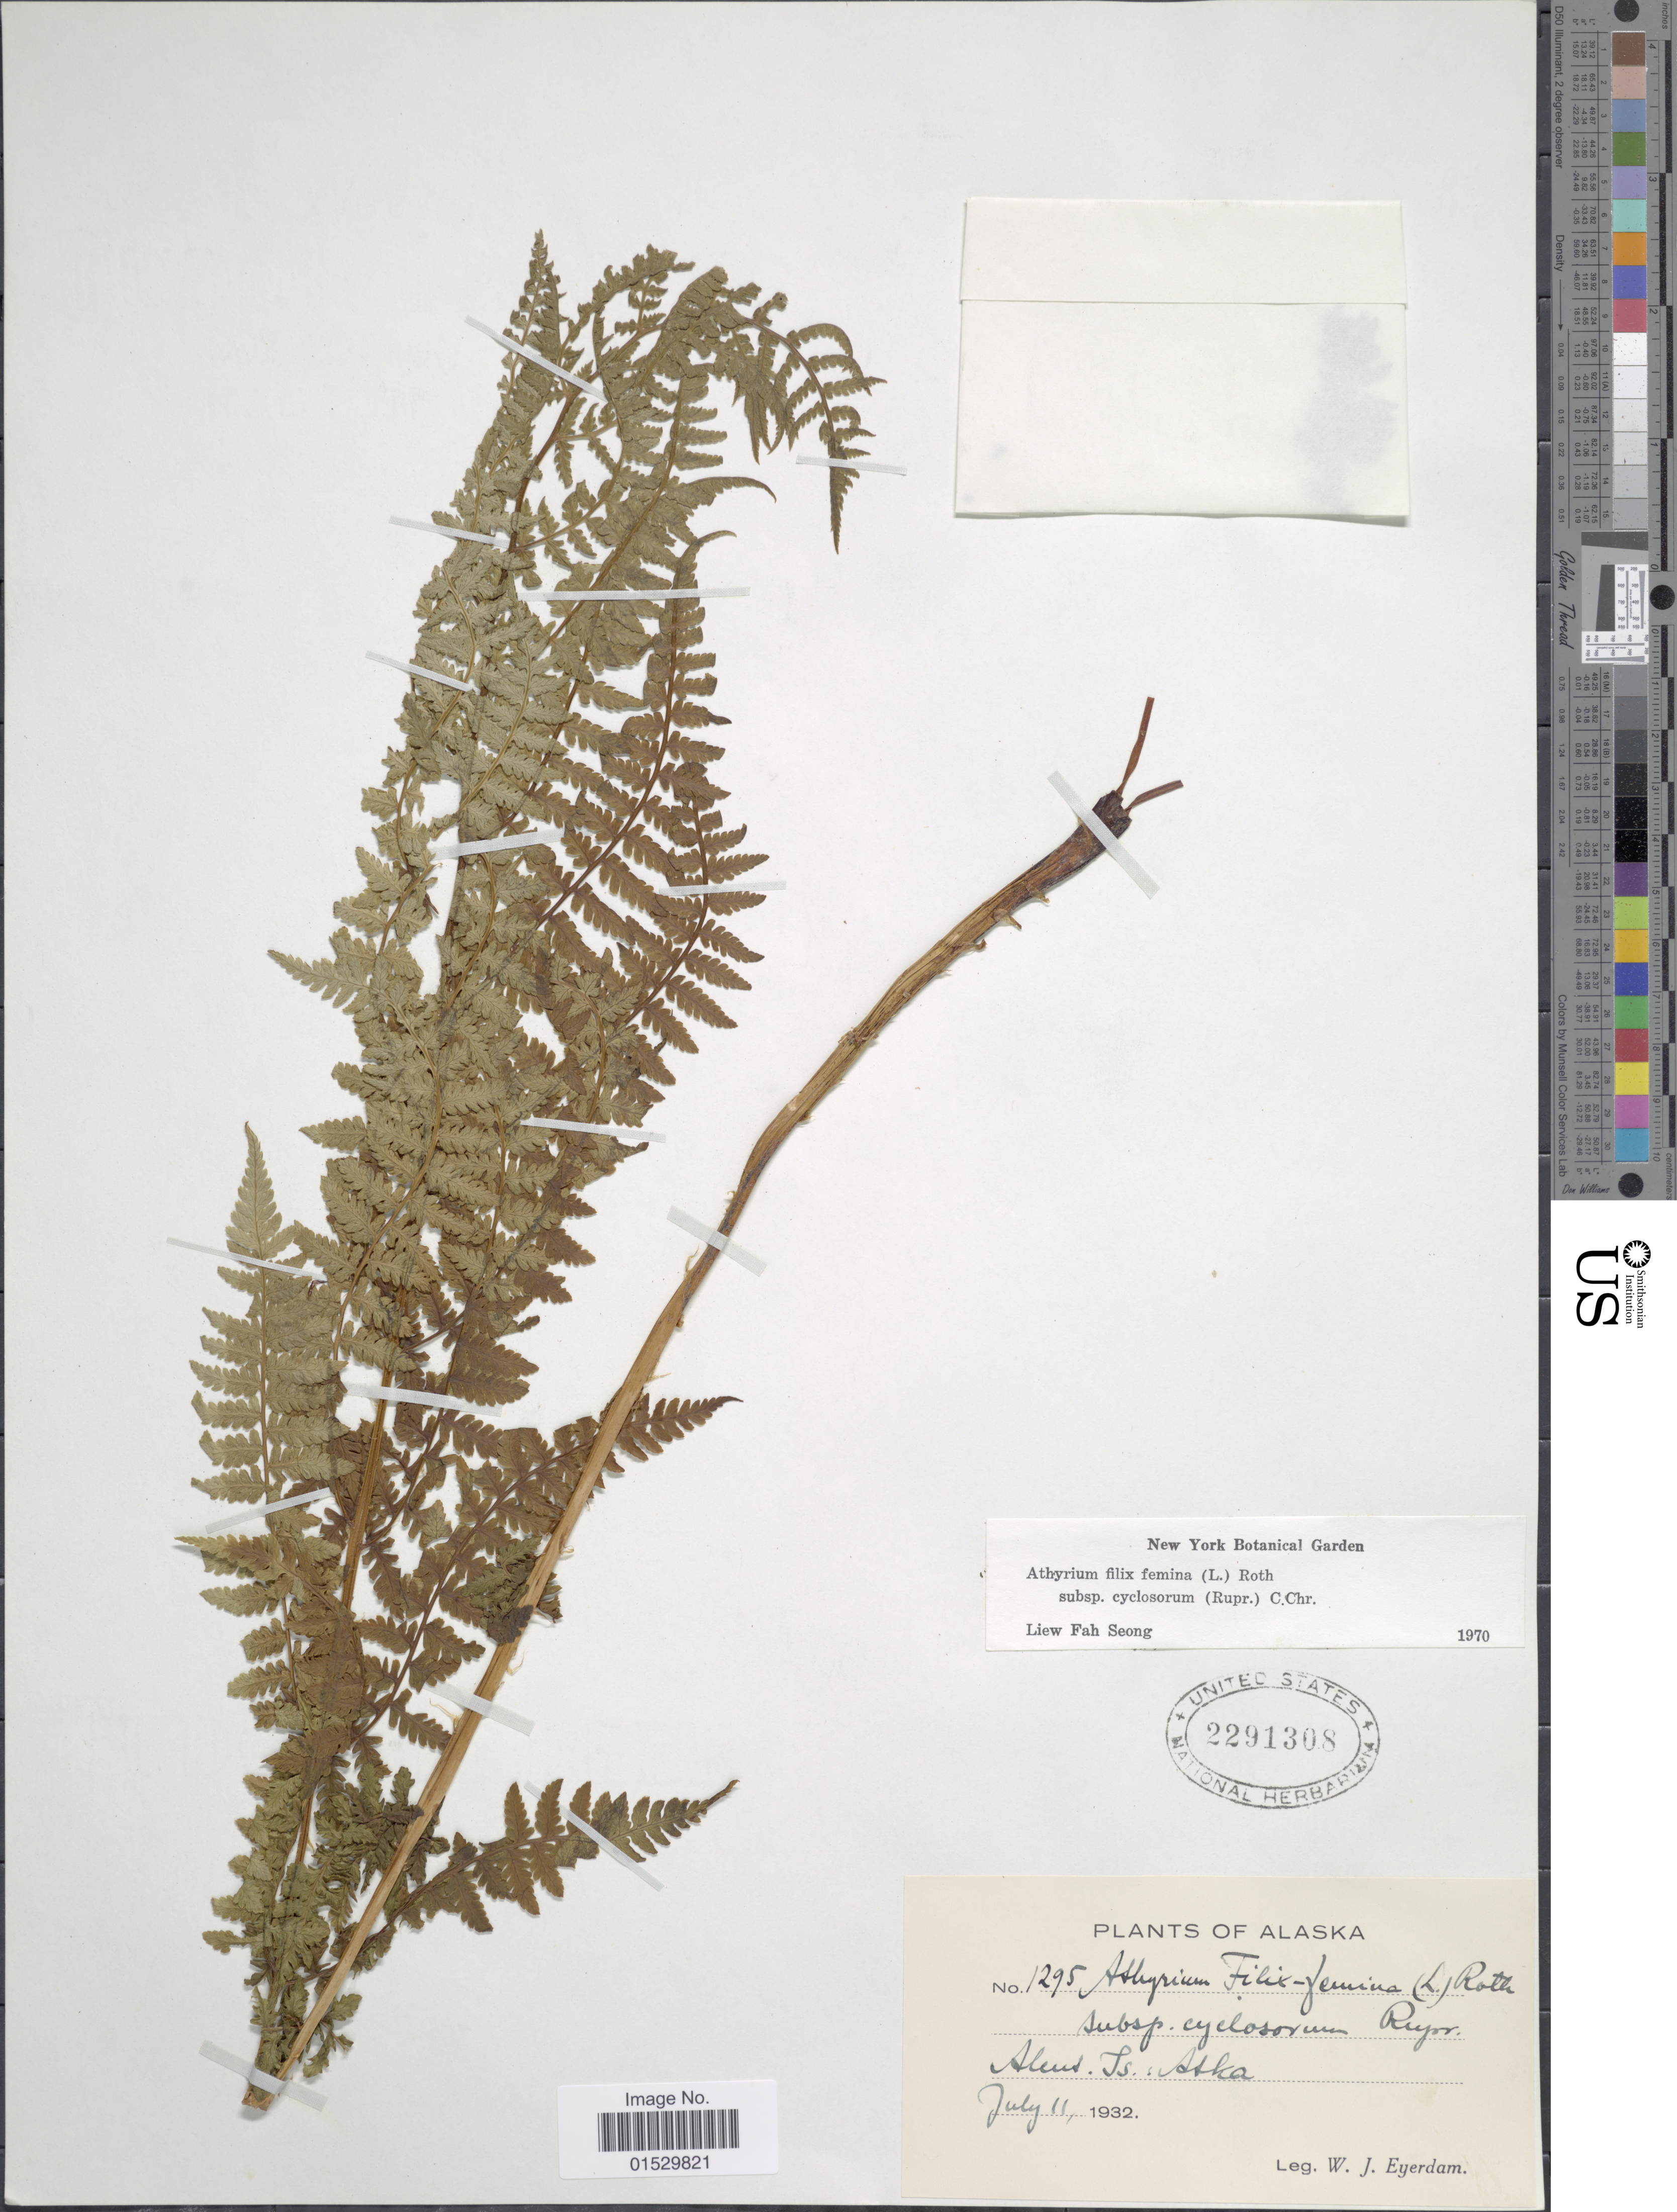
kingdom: Plantae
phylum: Tracheophyta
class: Polypodiopsida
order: Polypodiales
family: Athyriaceae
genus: Athyrium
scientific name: Athyrium filix-femina subsp. cyclosorum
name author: (Rupr.) C. Chr.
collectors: W. J. Eyerdam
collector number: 1295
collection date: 1932-07-11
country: United States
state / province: Alaska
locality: Aleut. Isl. Atka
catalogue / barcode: US 2291308